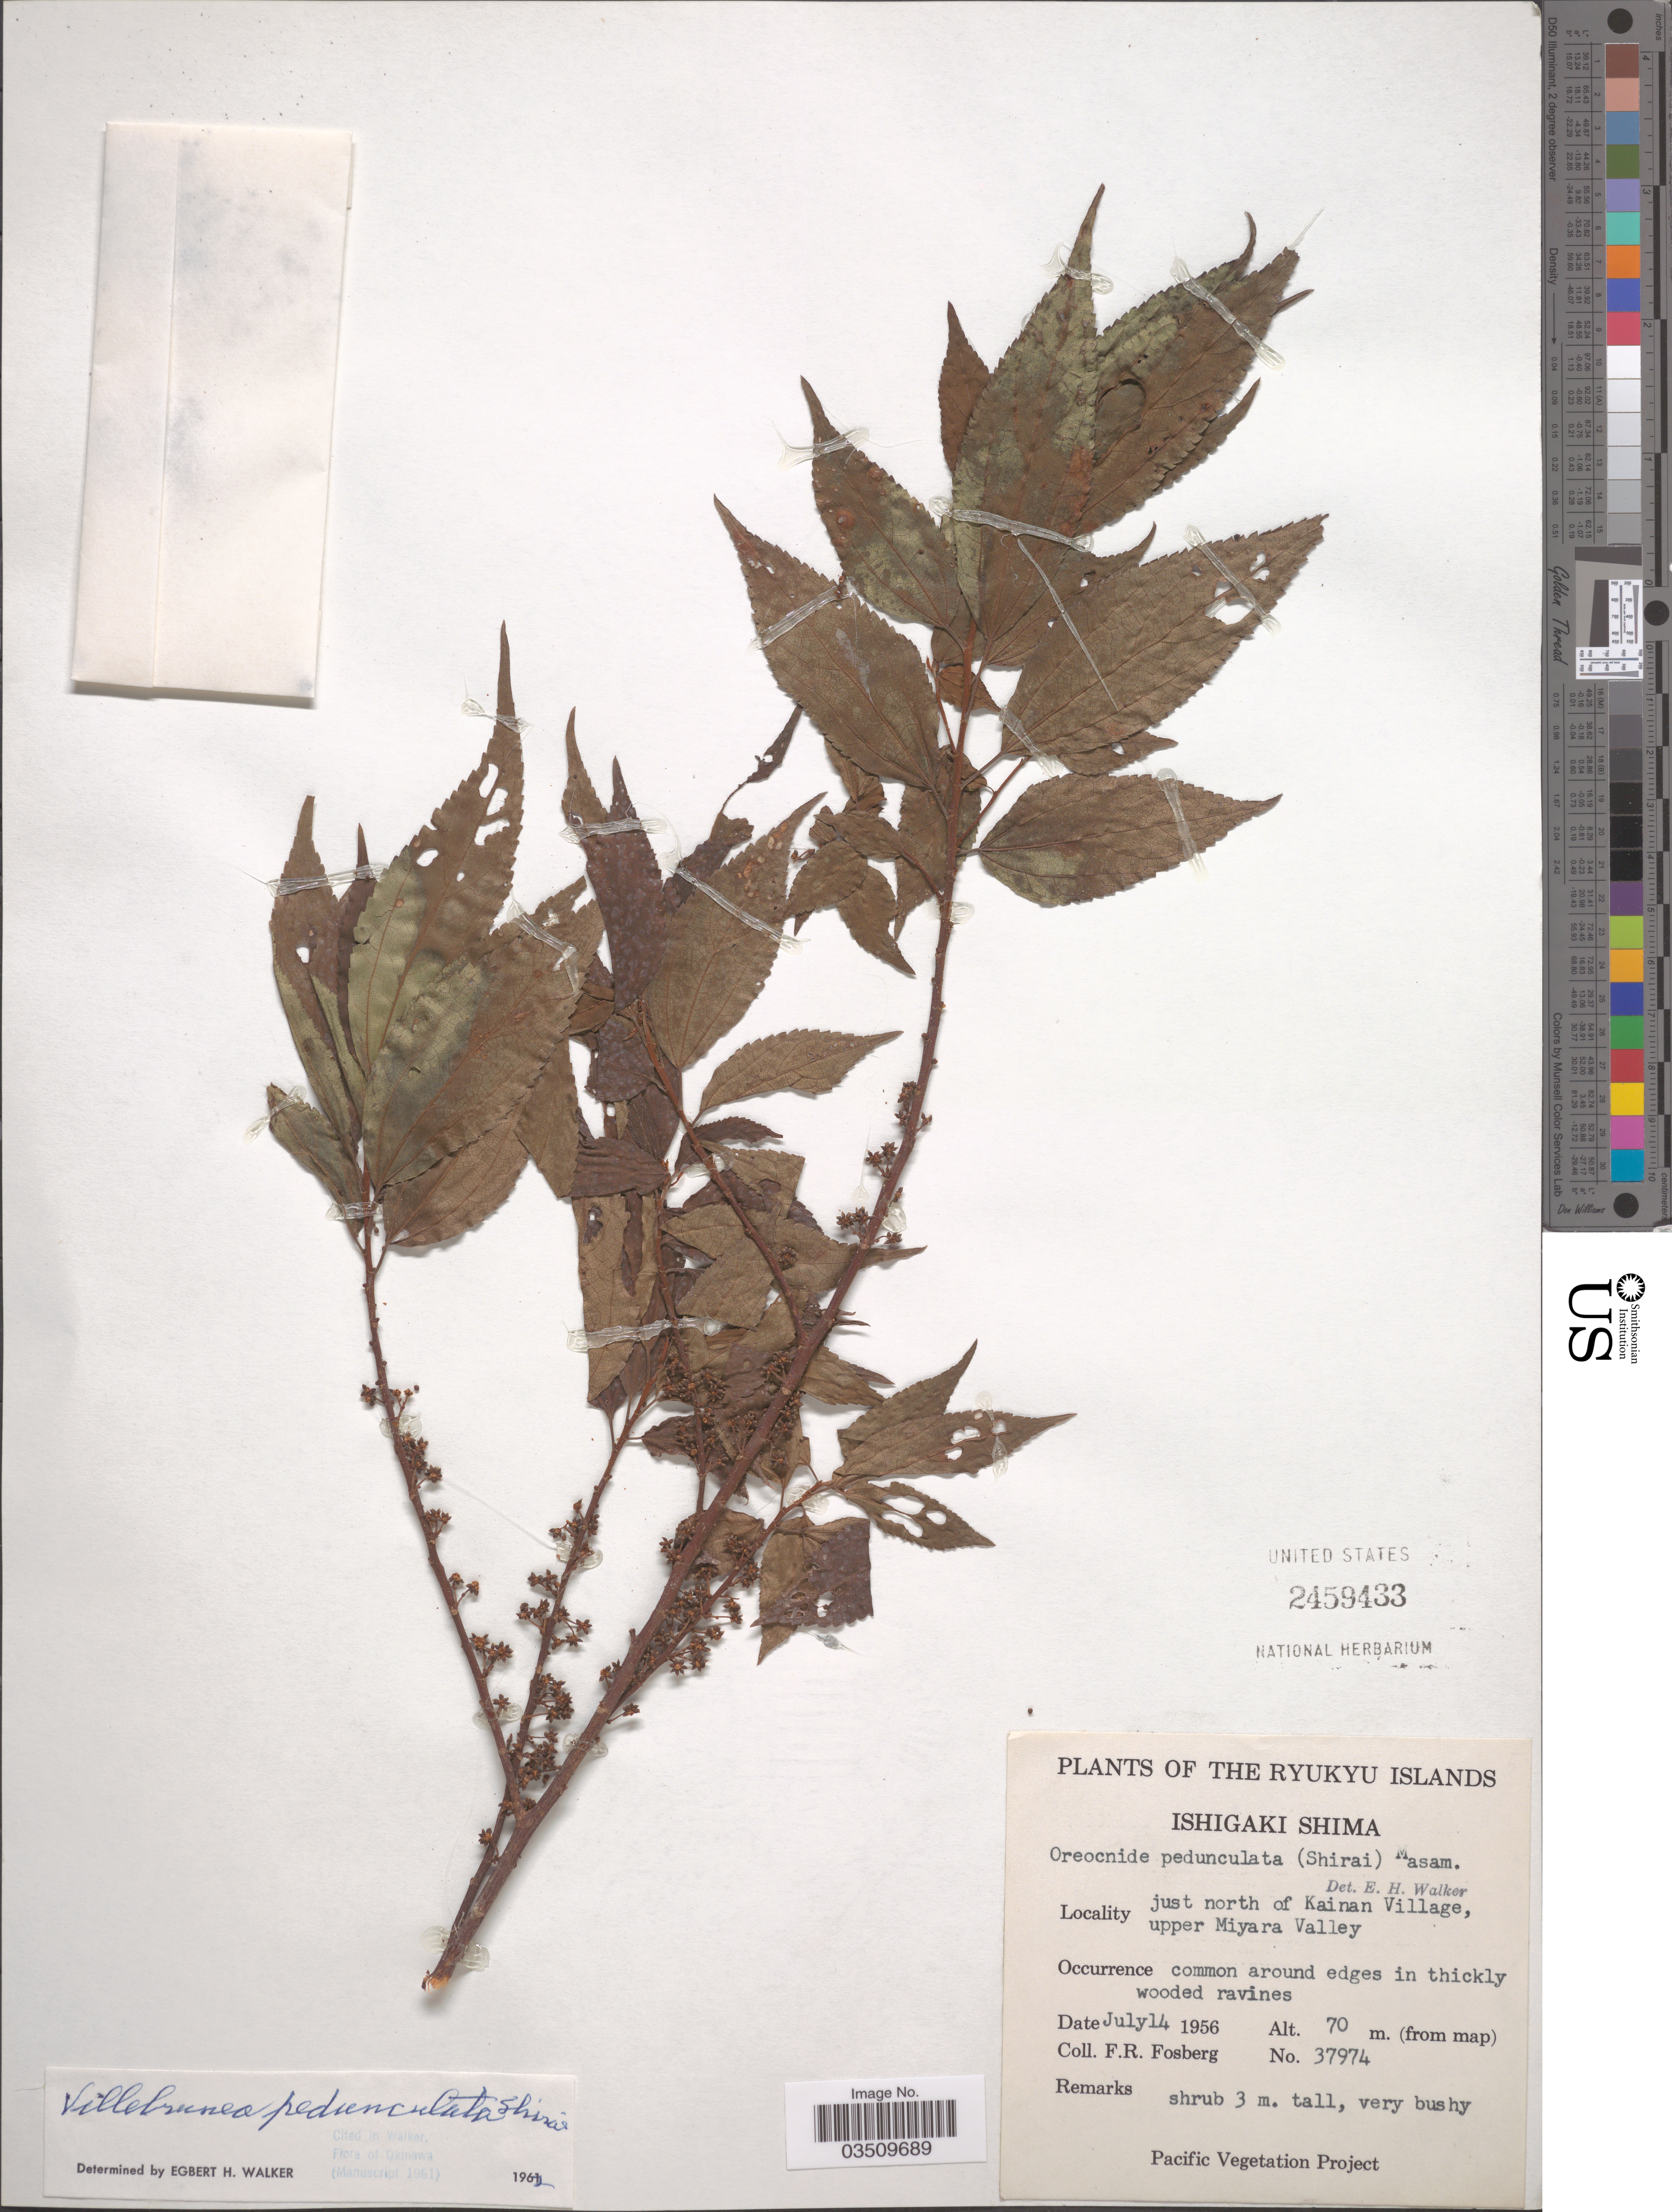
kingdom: Plantae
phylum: Tracheophyta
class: Magnoliopsida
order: Rosales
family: Urticaceae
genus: Oreocnide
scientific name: Oreocnide pedunculata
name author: (Shirai) Masam.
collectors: F. R. Fosberg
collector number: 37974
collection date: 1956-07-14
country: Japan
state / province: Okinawa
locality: The Ryukyu Islands. Ishigaki Shima. Just north of Kainan Village, upper Miyara Valley.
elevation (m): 70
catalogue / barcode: US 2459433